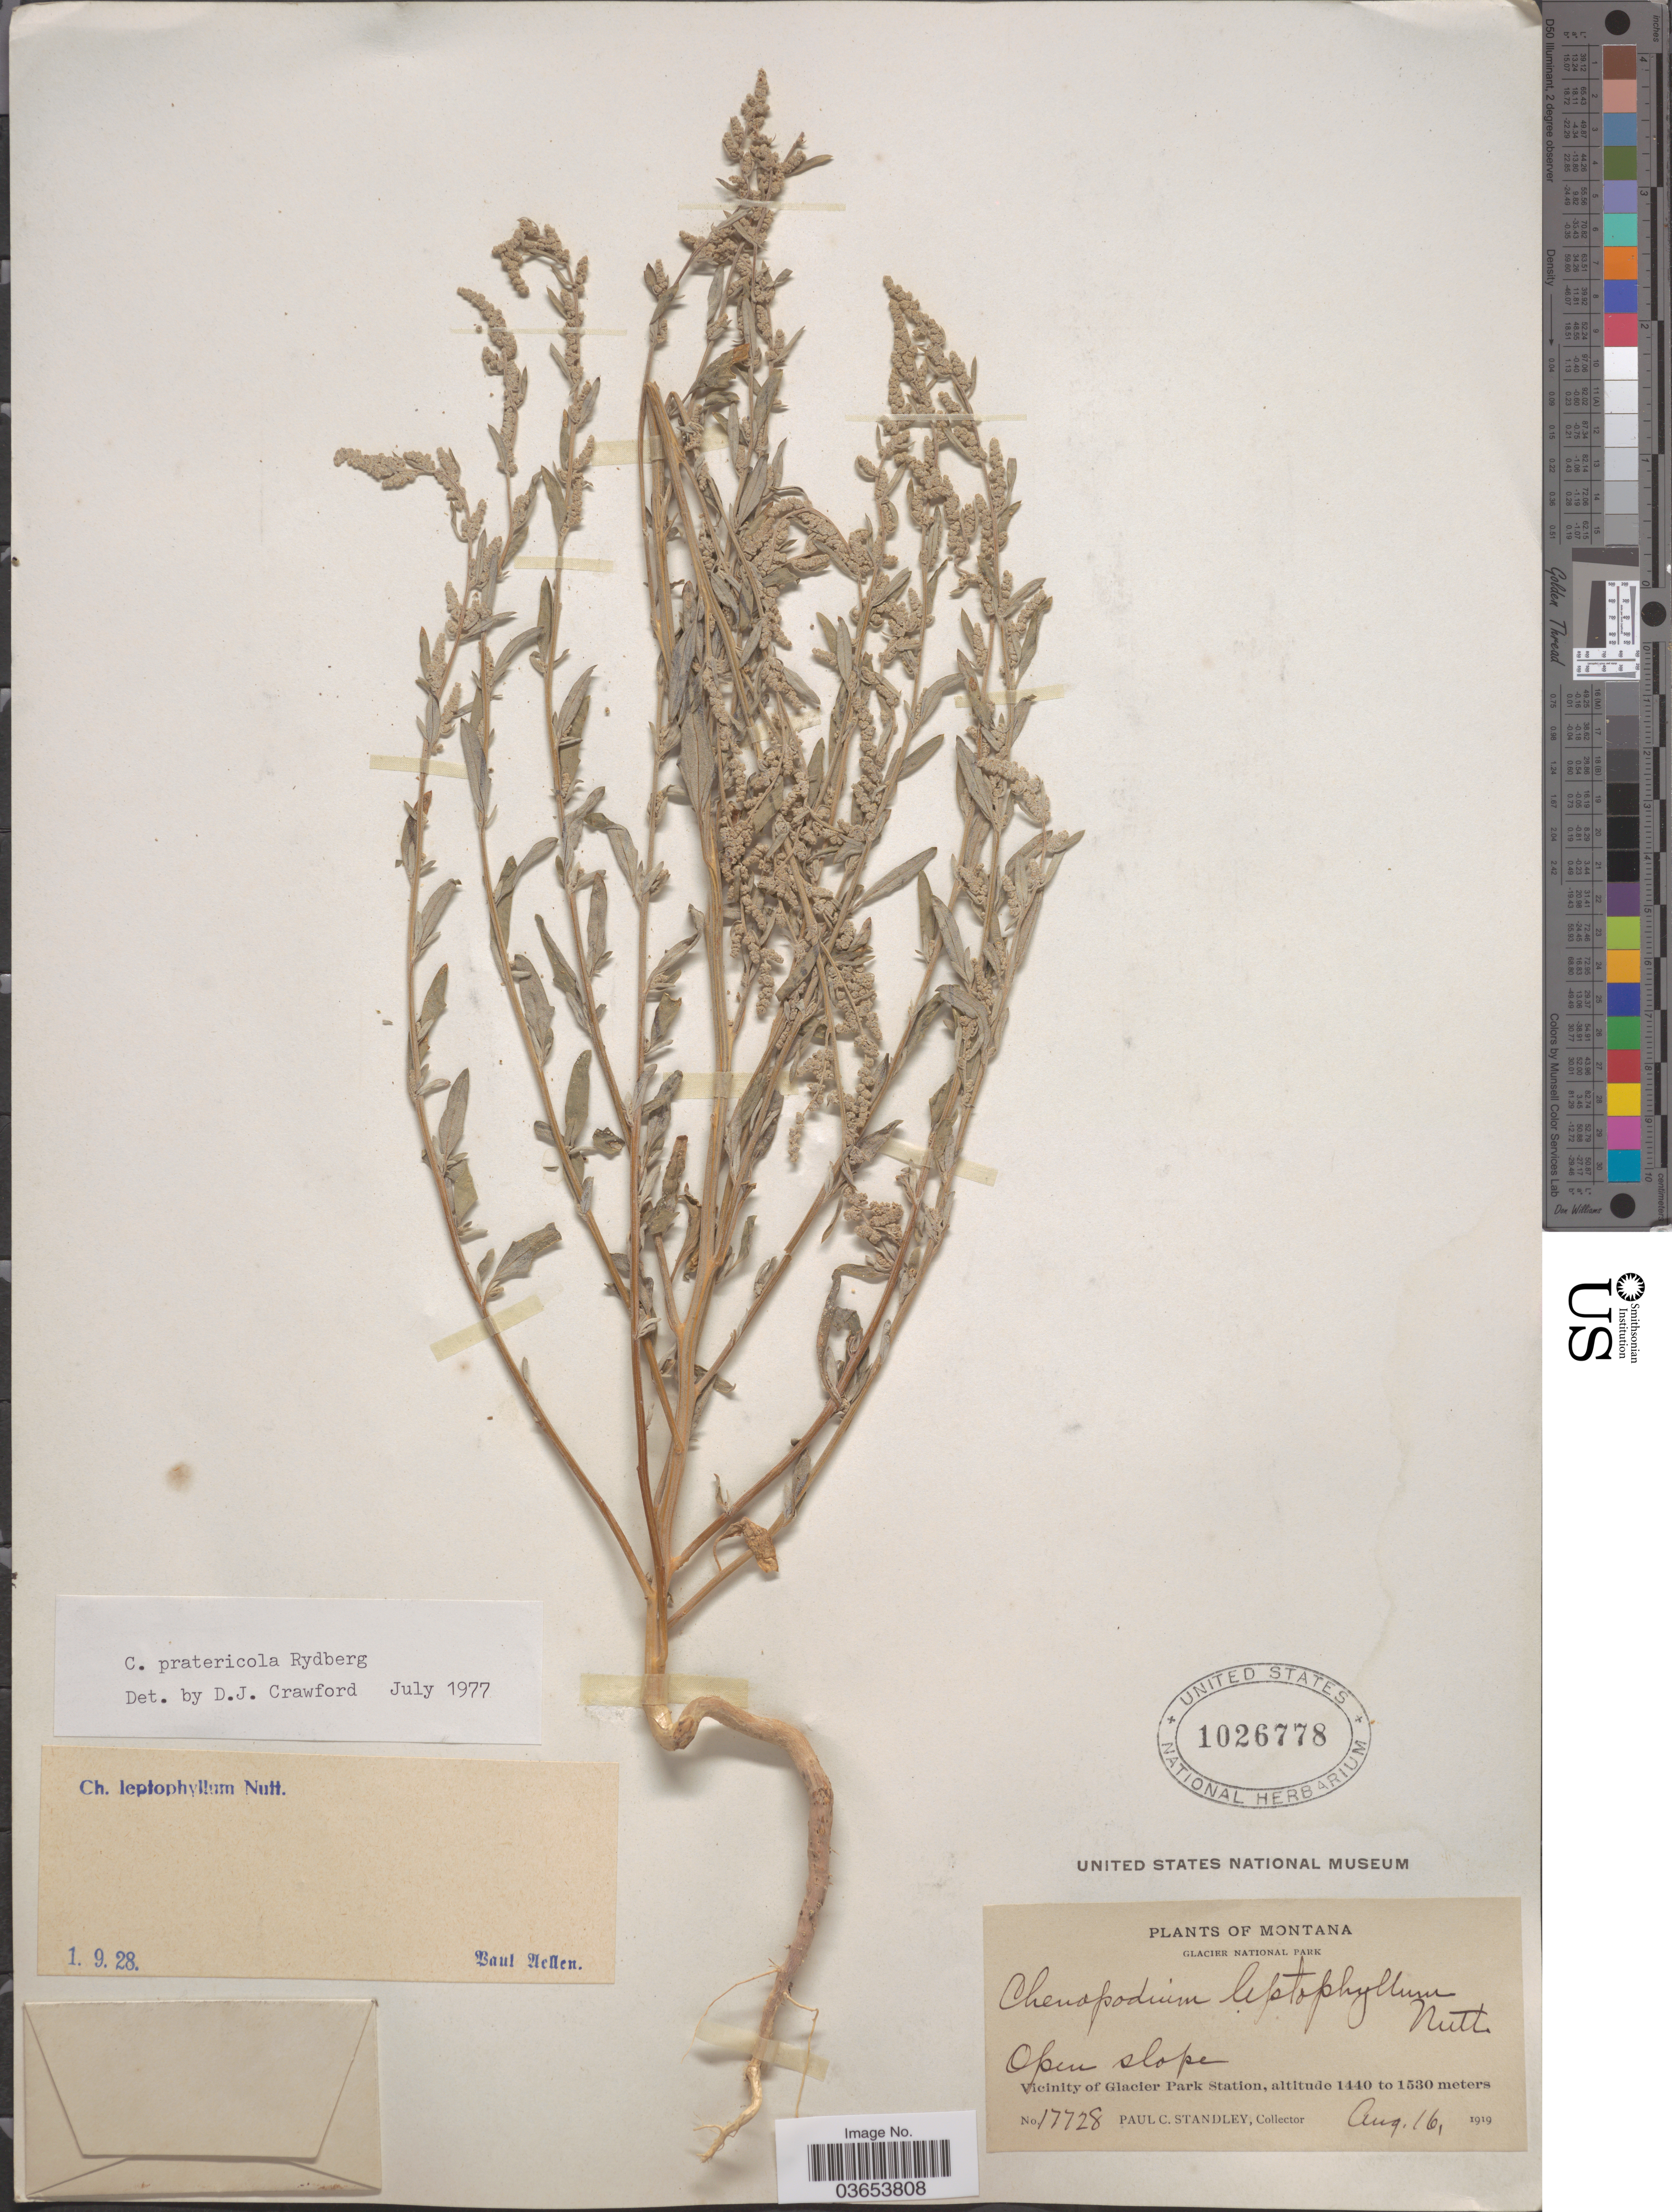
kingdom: Plantae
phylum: Tracheophyta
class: Magnoliopsida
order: Caryophyllales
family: Amaranthaceae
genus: Chenopodium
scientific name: Chenopodium pratericola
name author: Rydb.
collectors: P. C. Standley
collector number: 17728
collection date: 1919-08-16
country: United States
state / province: Montana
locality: Glacier National Park. Vicinity of Glacier Park Station.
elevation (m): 1440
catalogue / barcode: US 1026778